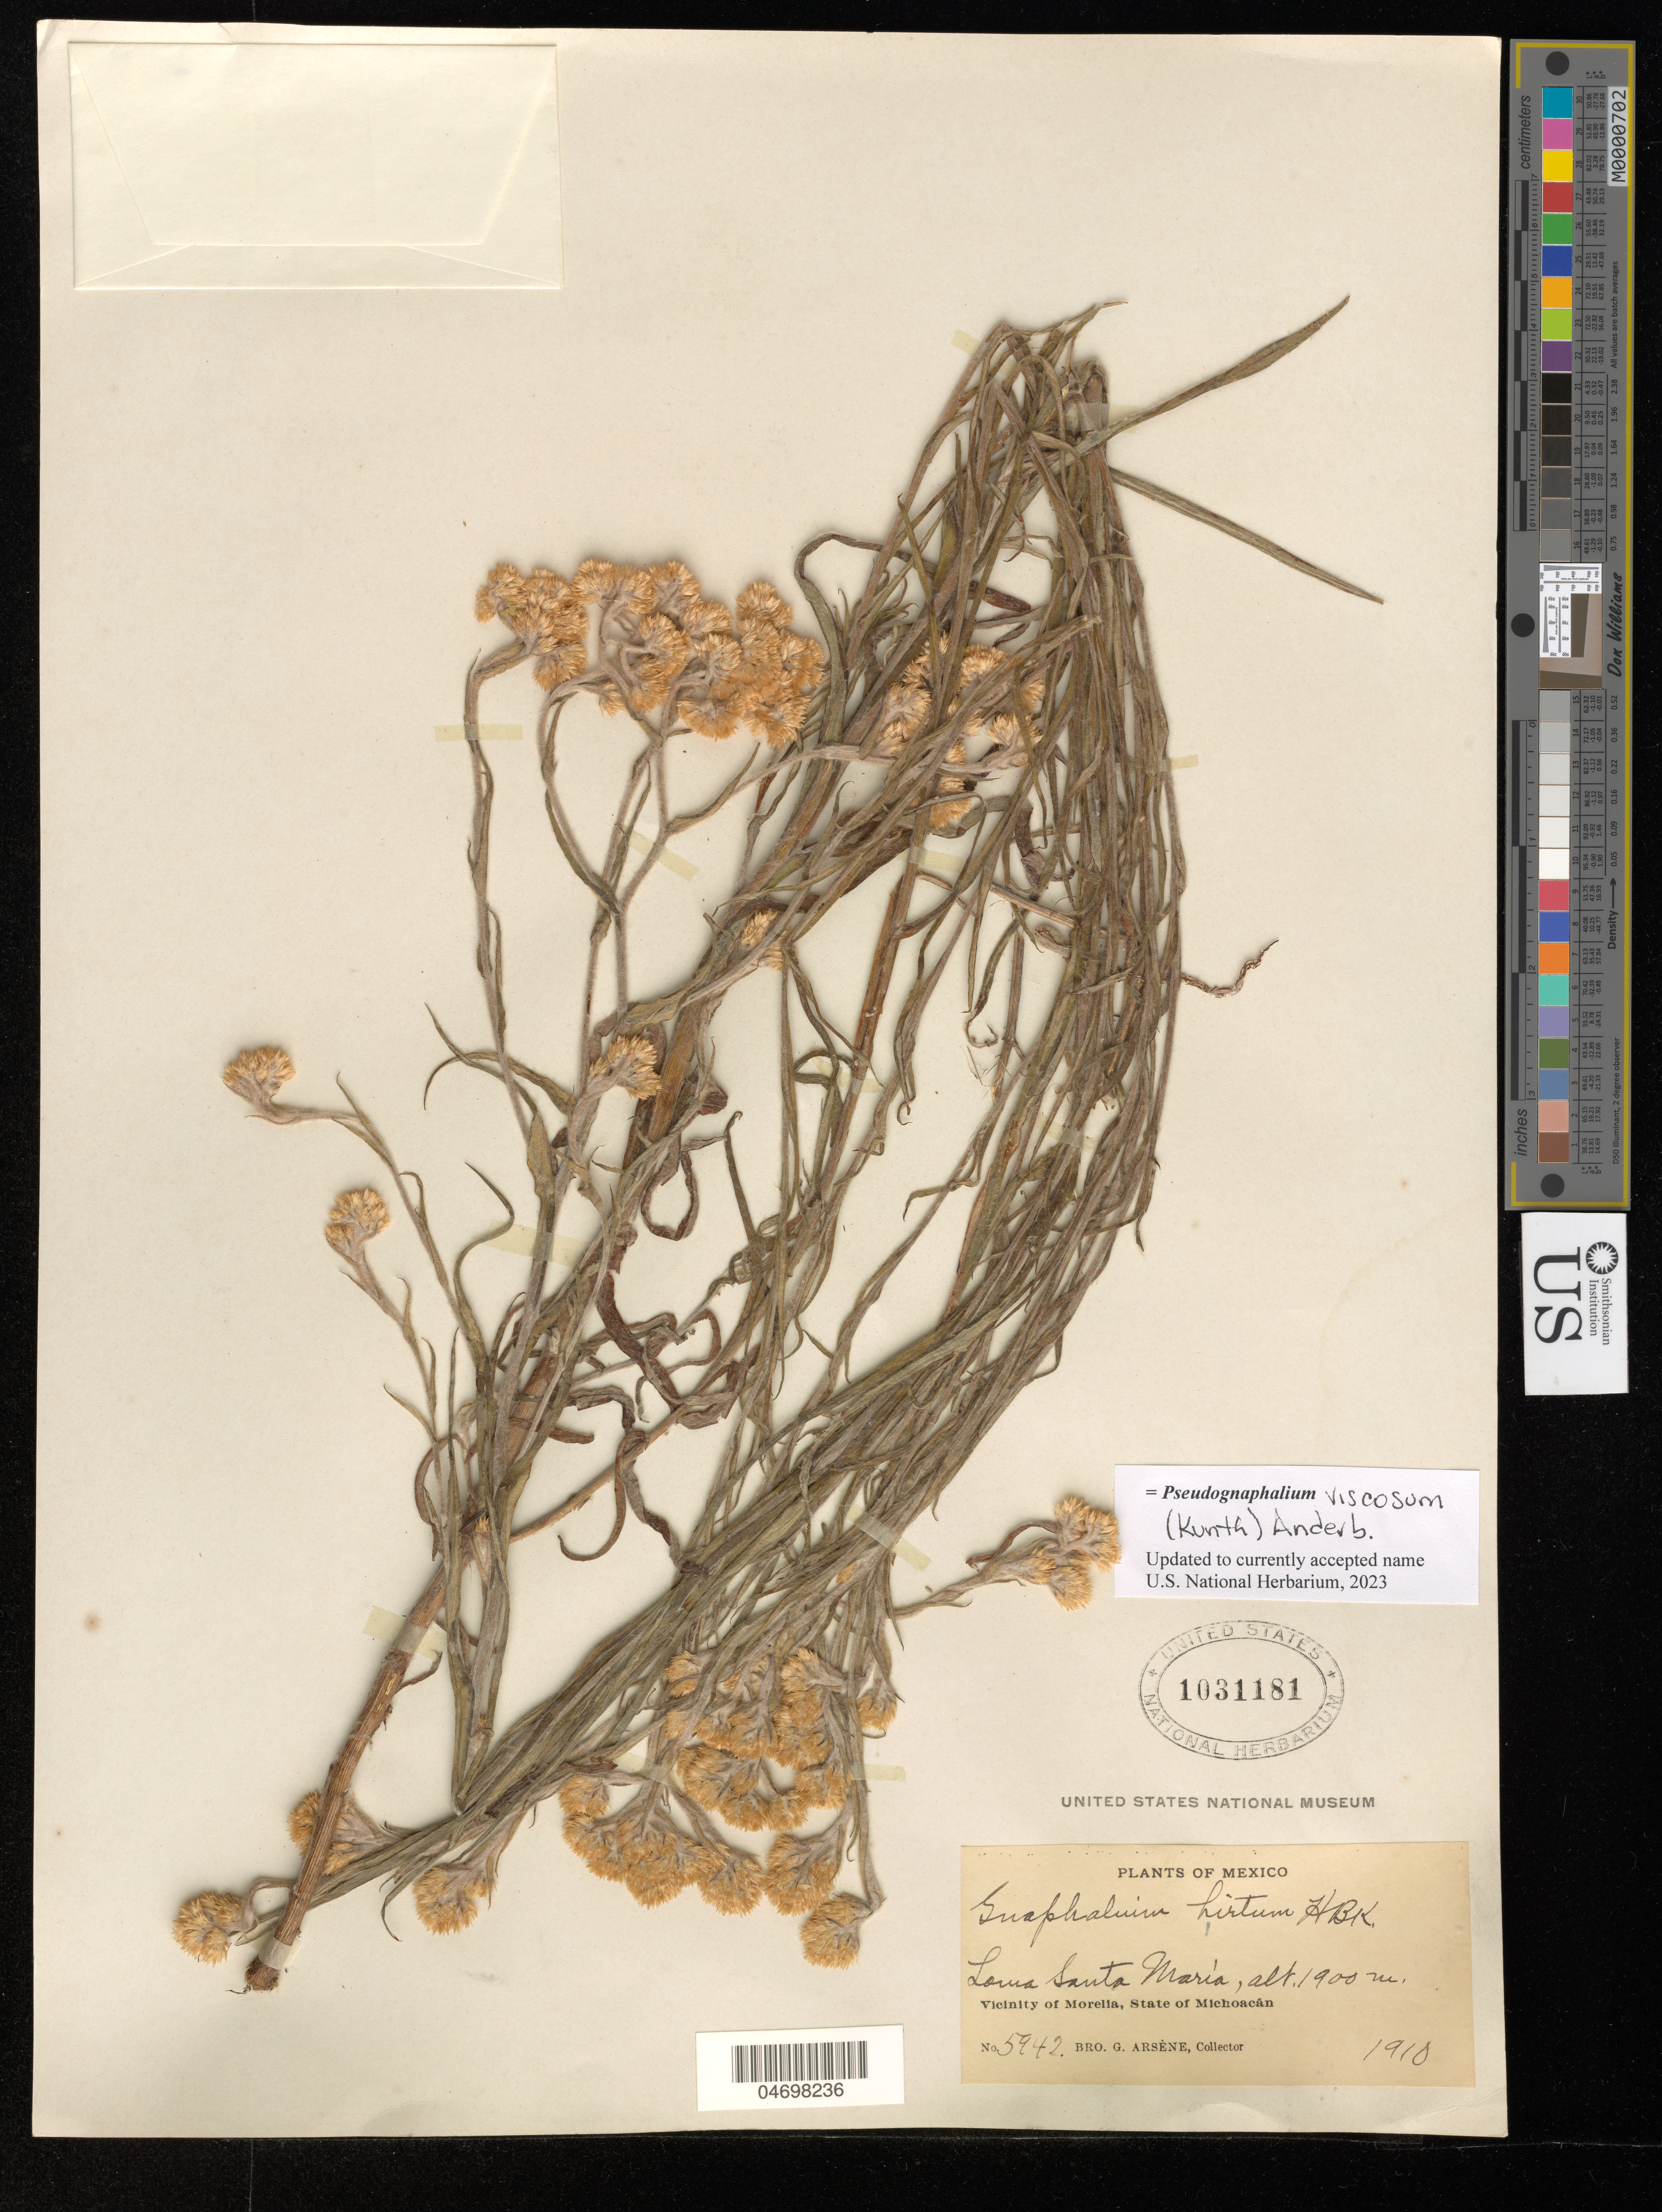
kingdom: Plantae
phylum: Tracheophyta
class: Magnoliopsida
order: Asterales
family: Asteraceae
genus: Pseudognaphalium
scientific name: Pseudognaphalium viscosum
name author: (Kunth) Anderb.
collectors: Bro. G. Arsène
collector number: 5942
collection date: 1910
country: Mexico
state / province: Michoacán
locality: Loma Santa María. Vicinity of Morelia, State of Michoacán.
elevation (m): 1900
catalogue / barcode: US 1031181